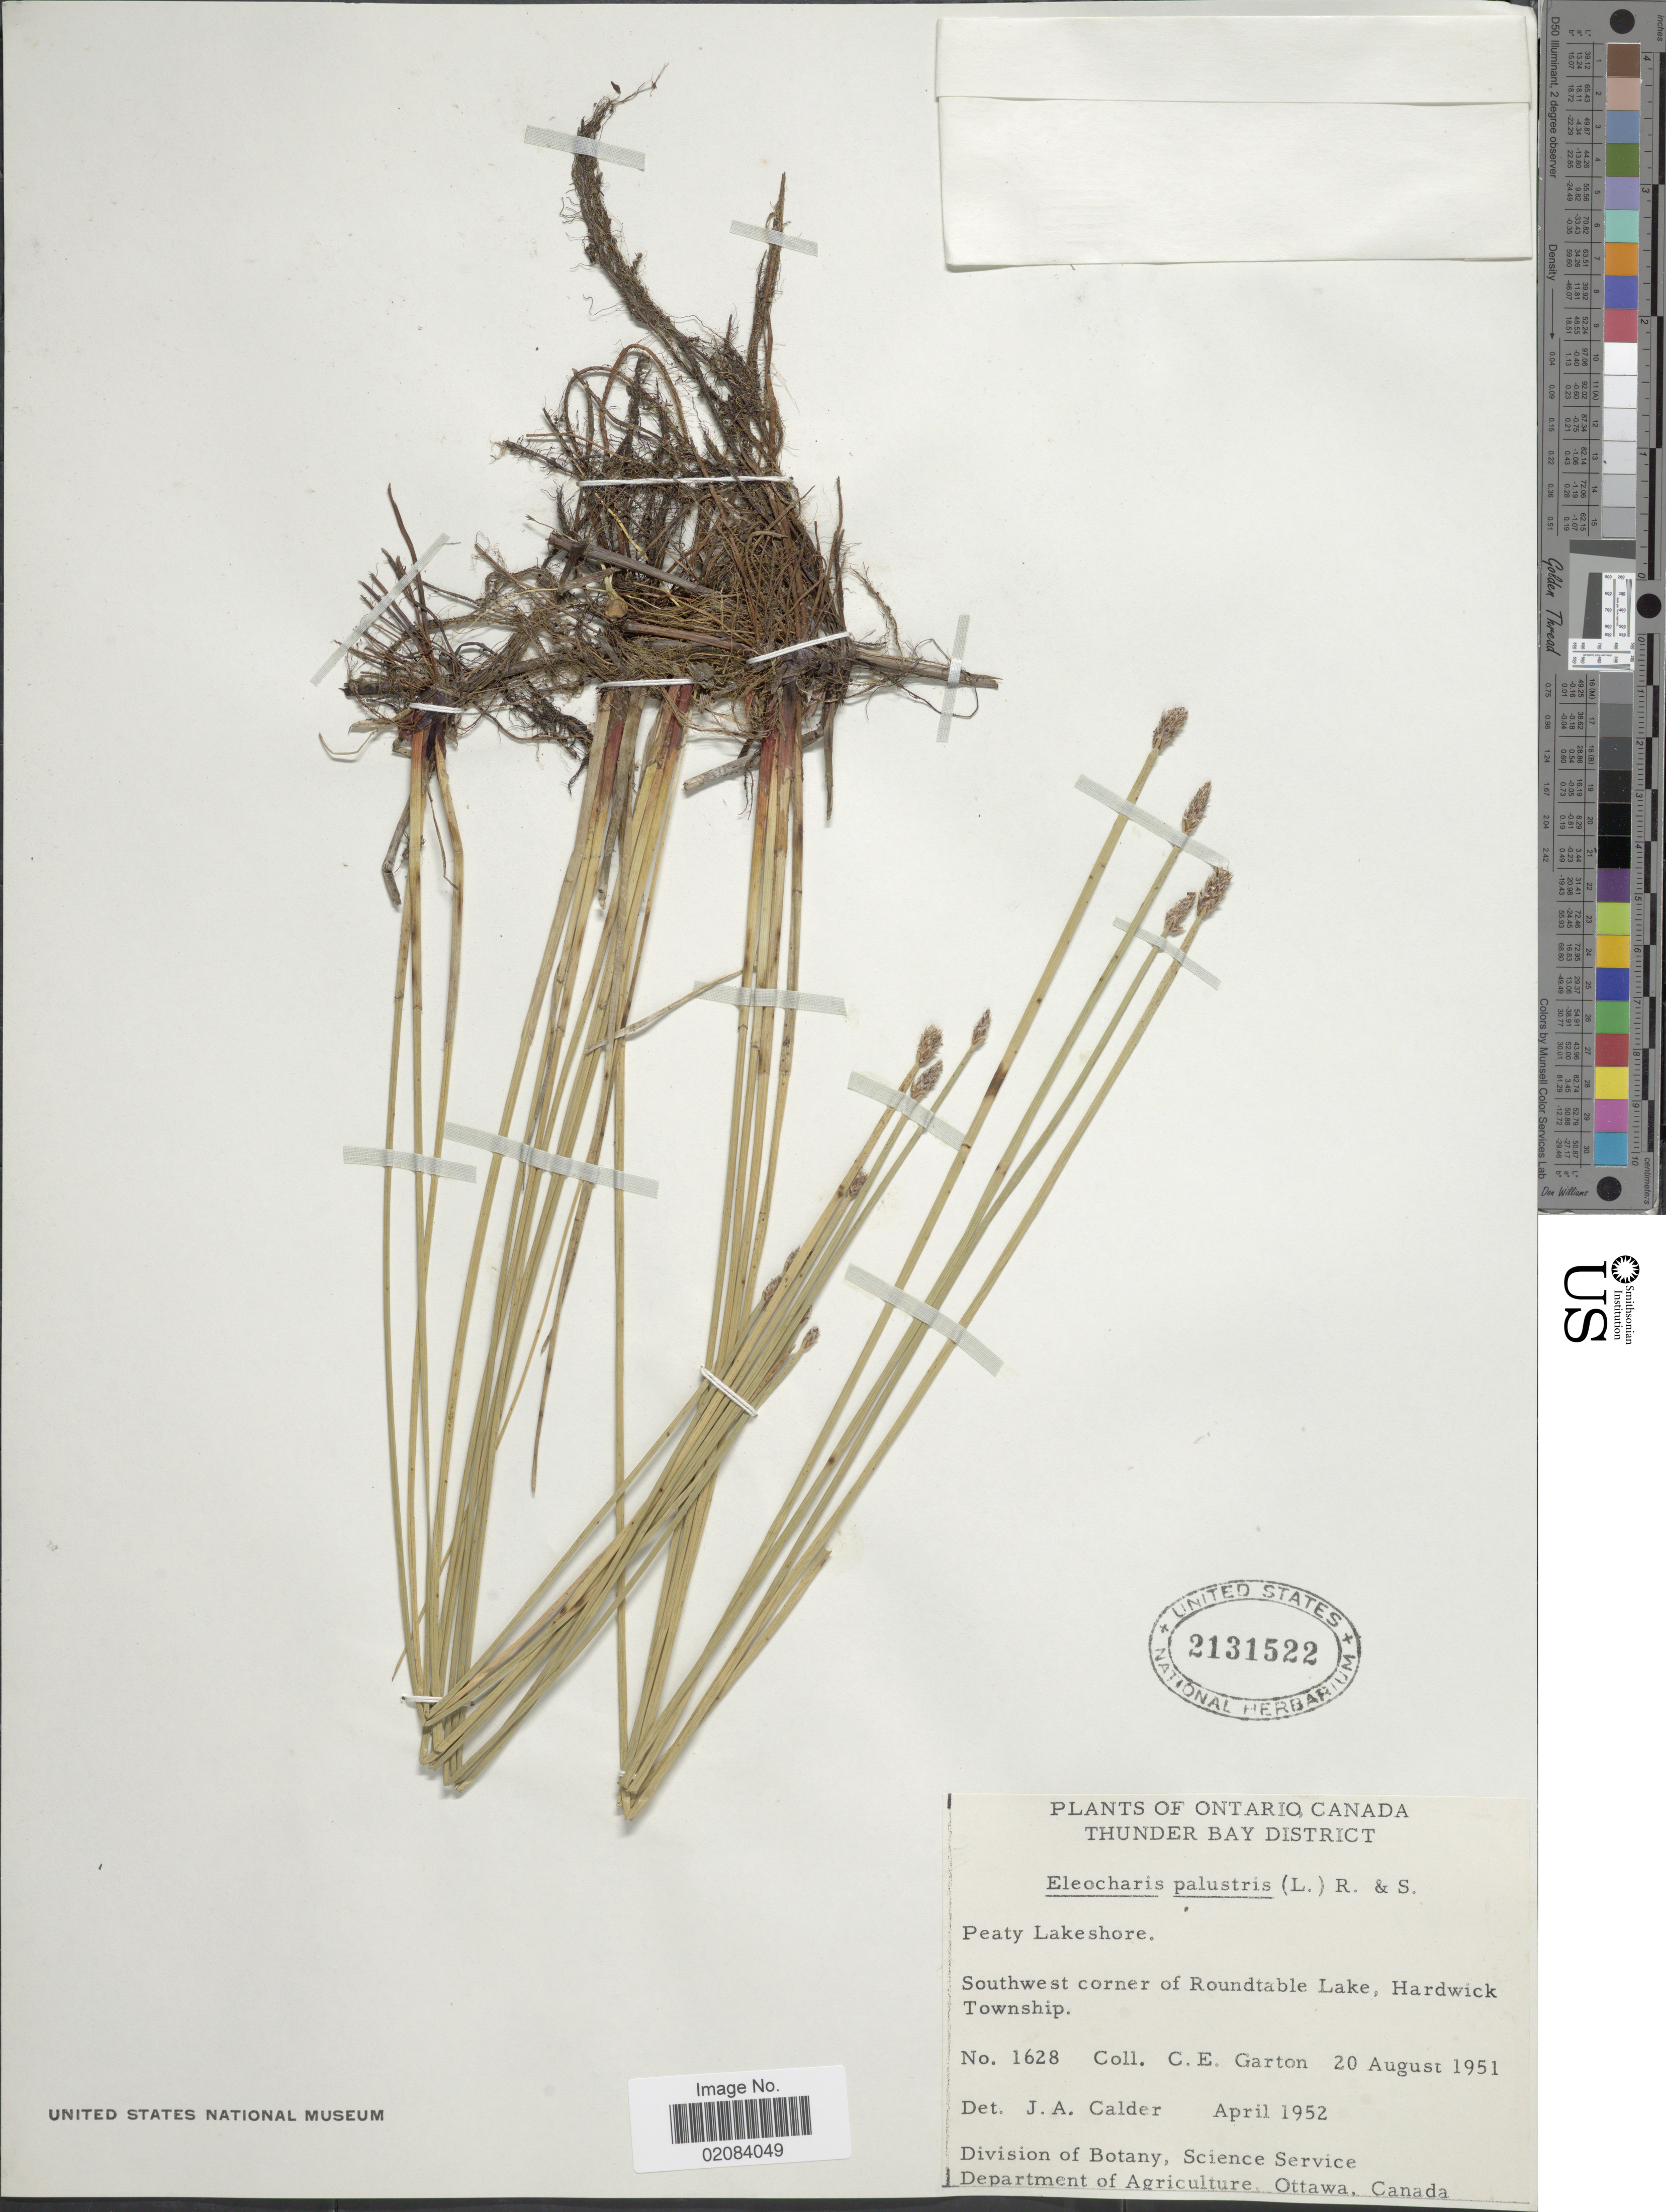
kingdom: Plantae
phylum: Tracheophyta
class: Liliopsida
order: Poales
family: Cyperaceae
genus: Eleocharis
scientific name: Eleocharis palustris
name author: (L.) Roem. & Schult.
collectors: C. E. Garton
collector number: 1628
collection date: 1951-08-20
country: Canada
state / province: Ontario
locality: Ontario Canada. Southwest corner of Roundtable lake, Hardwick Township.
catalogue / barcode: US 2131522